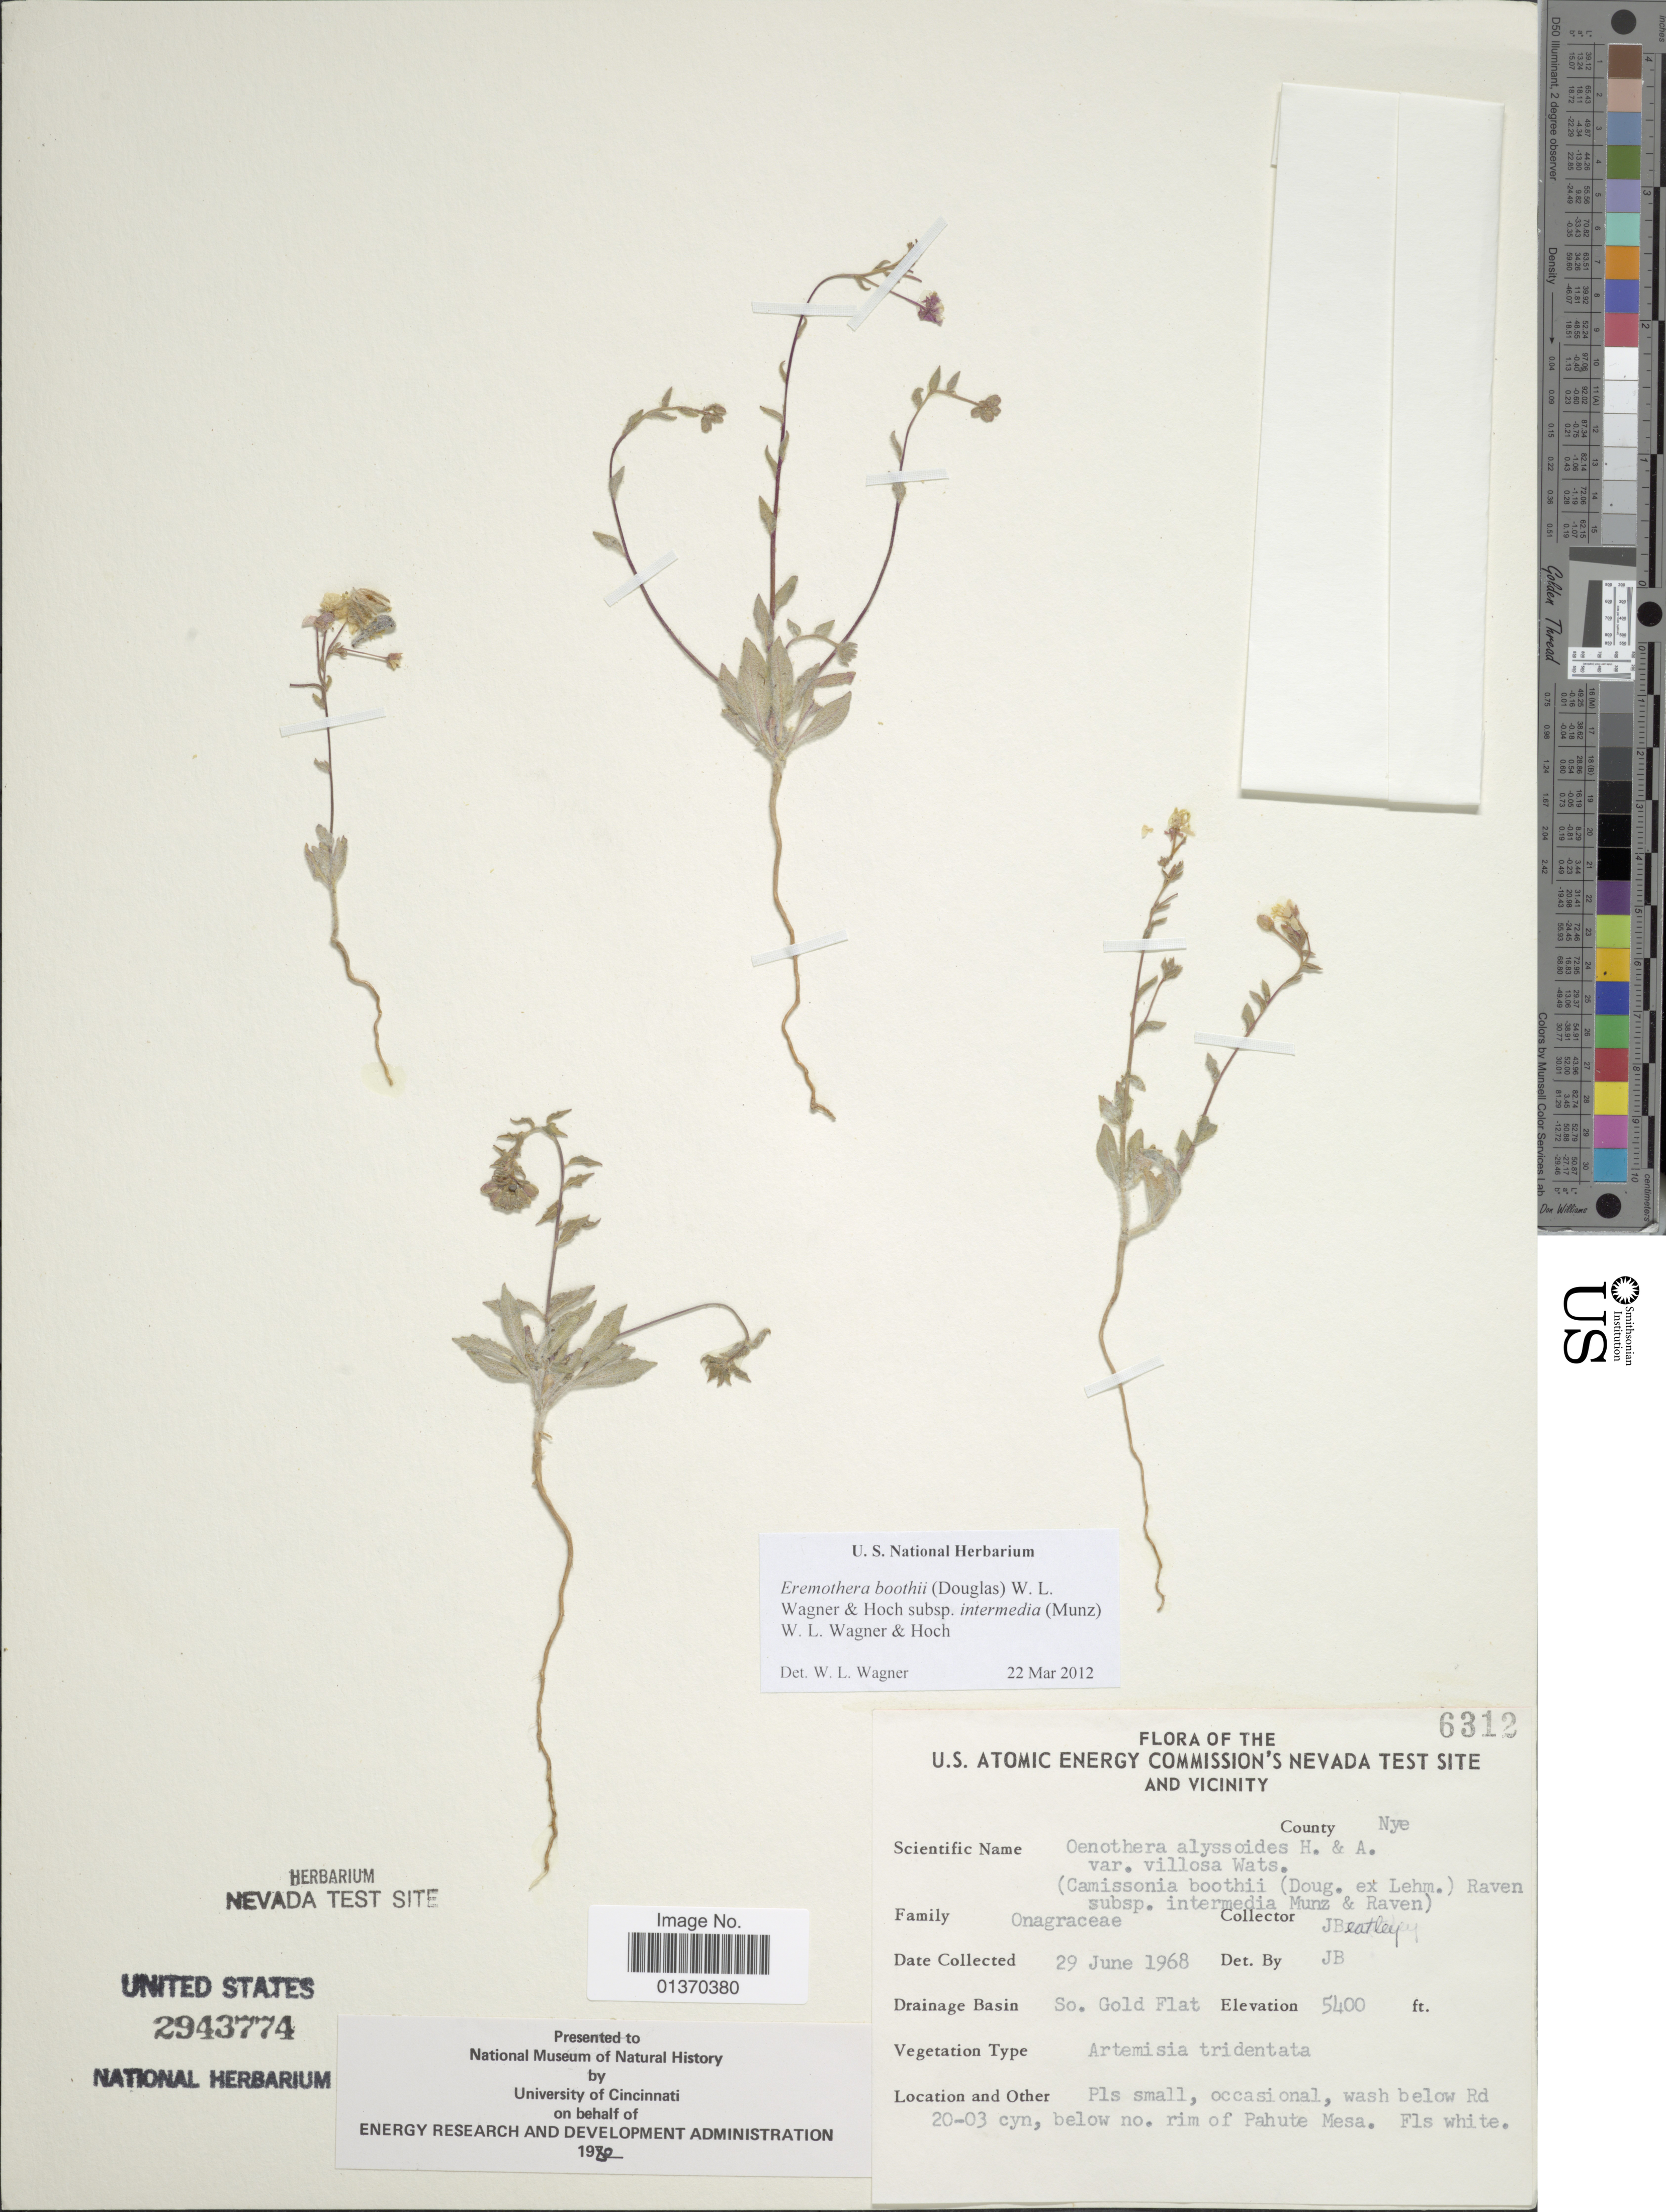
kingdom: Plantae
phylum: Tracheophyta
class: Magnoliopsida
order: Myrtales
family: Onagraceae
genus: Eremothera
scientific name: Eremothera boothii subsp. intermedia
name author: (Munz) W.L. Wagner & Hoch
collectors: J. C. Beatley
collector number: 6312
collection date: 1968-06-29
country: United States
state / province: Nevada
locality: U. S. Atomic Energy Commission's Nevada Test Site and Vicinity, So. Gold Flat, wash below Rd 20-03 cyn, below no. rim of Pahute Mesa. County Nye.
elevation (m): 1646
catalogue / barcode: US 2943774